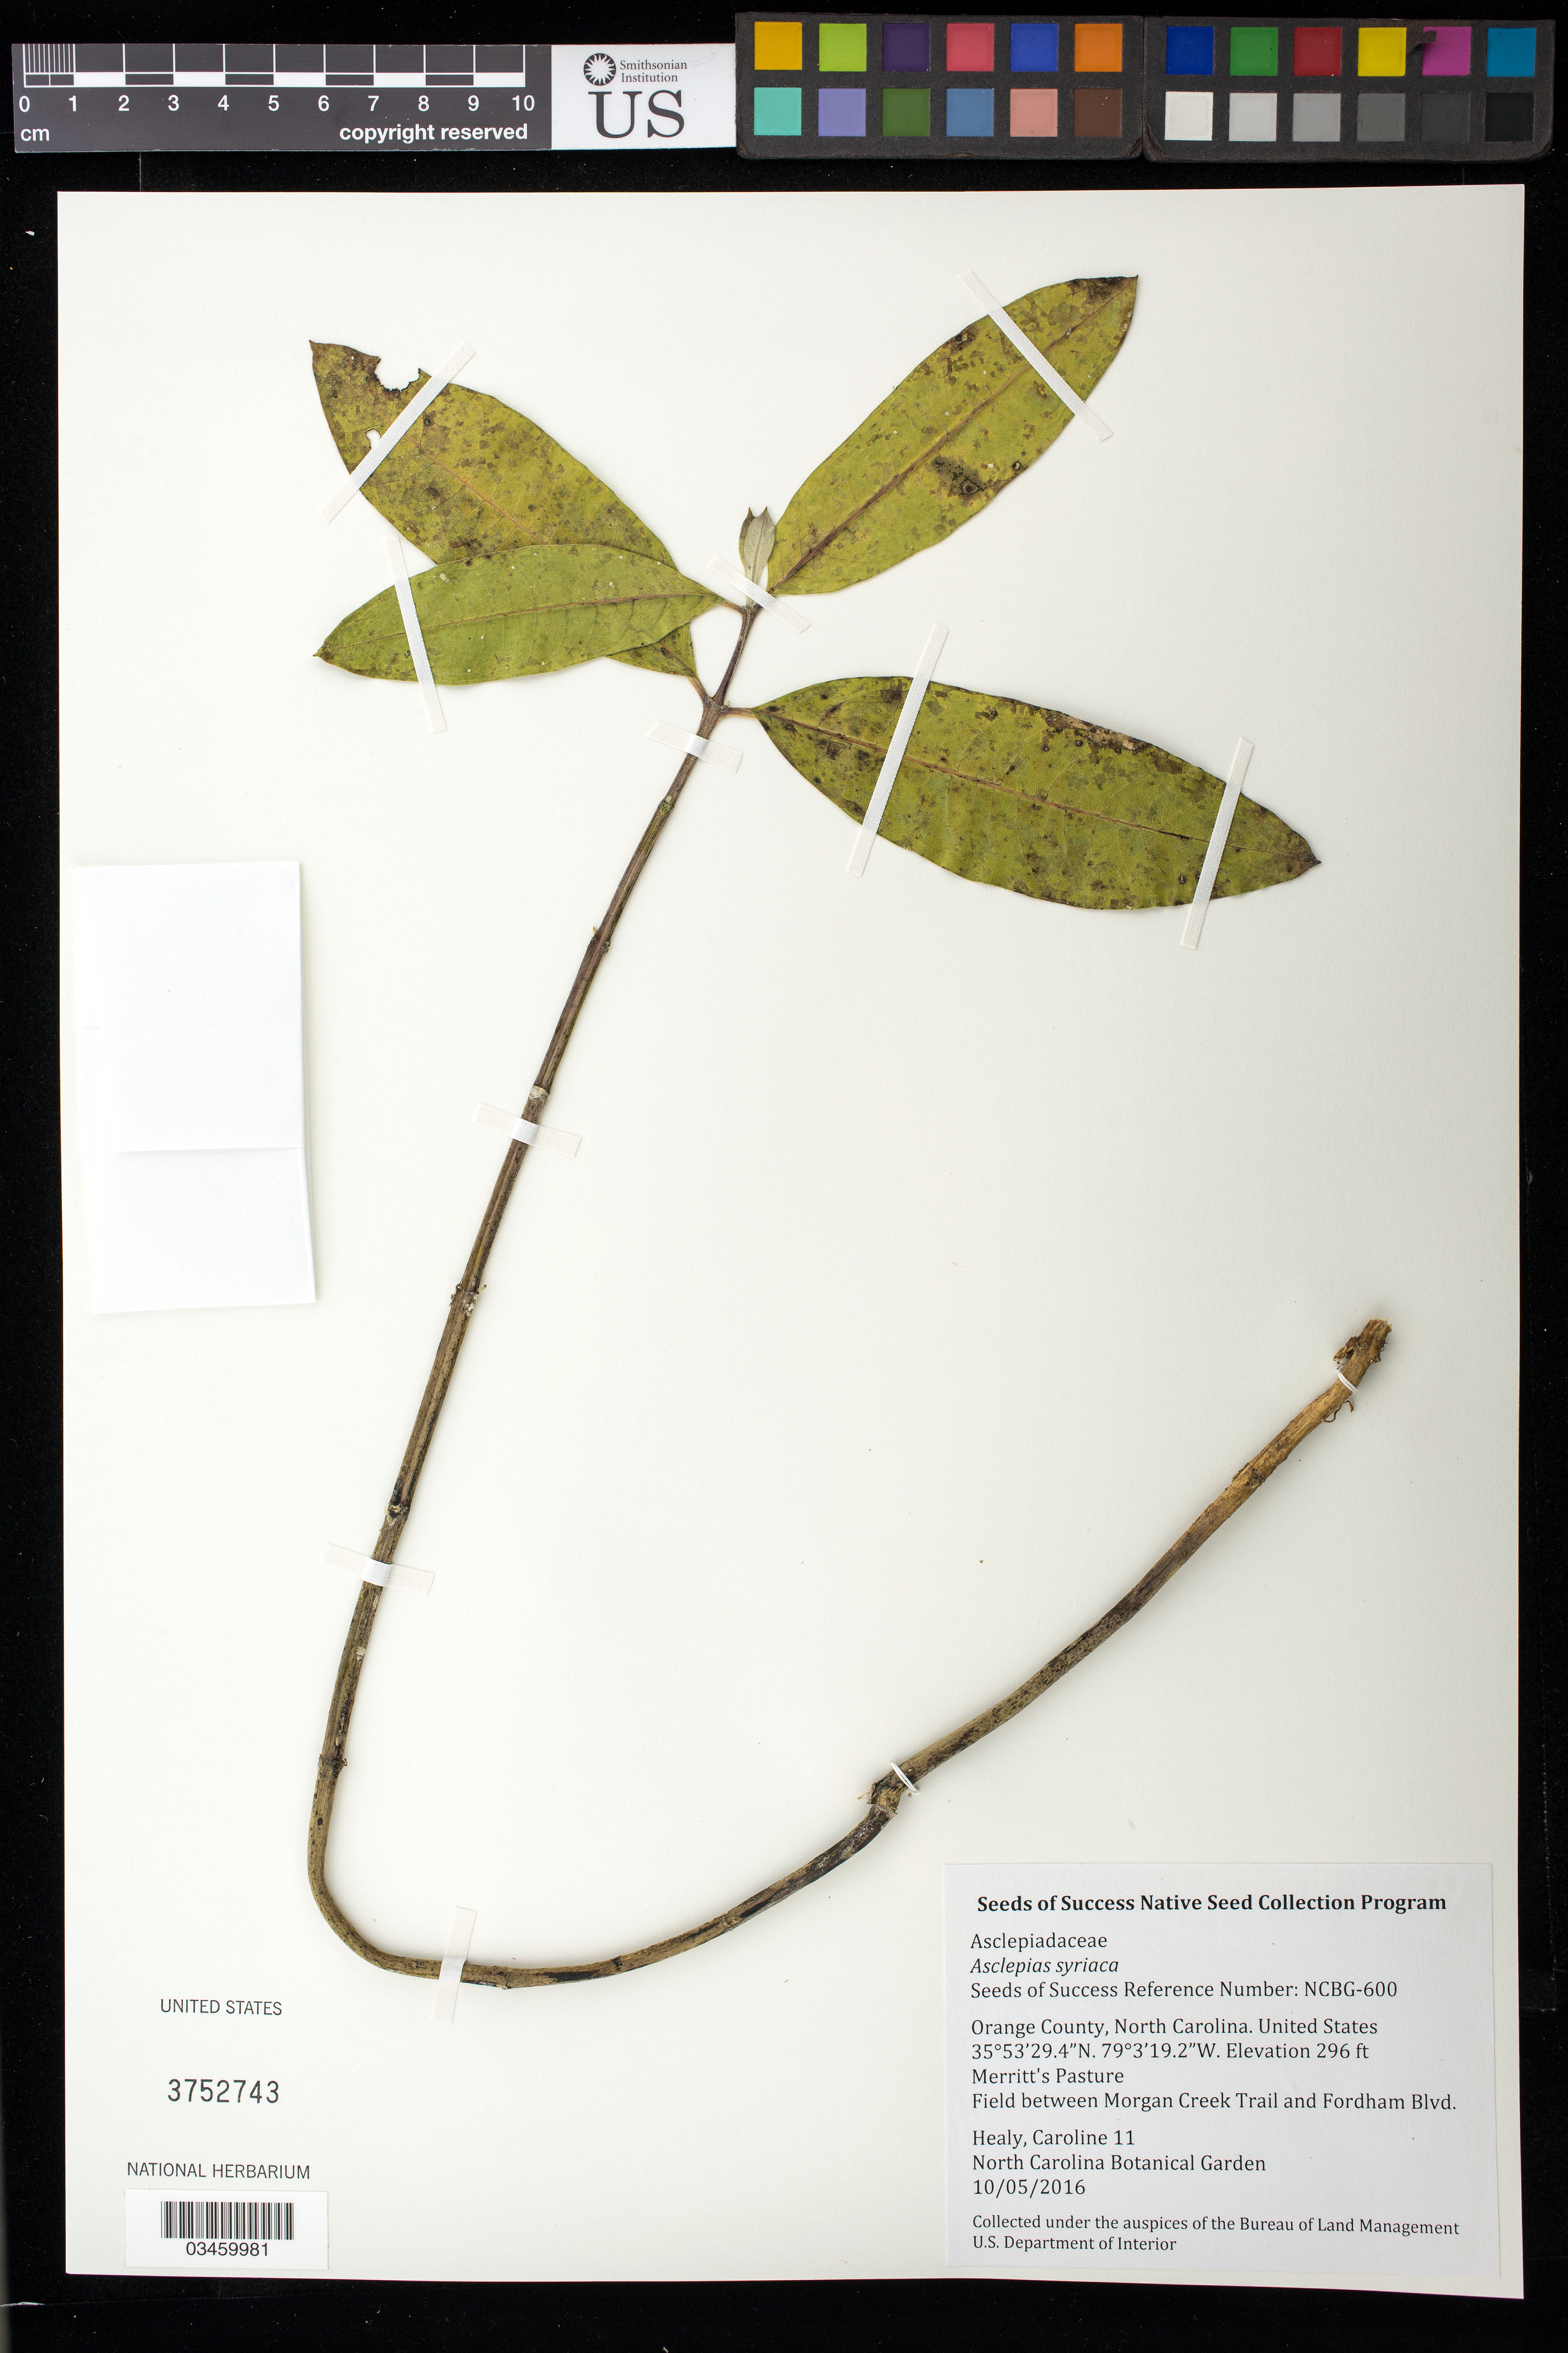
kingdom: Plantae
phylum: Tracheophyta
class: Magnoliopsida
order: Gentianales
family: Apocynaceae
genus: Asclepias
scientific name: Asclepias syriaca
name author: L.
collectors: C. Healy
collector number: NCBG-600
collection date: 2016-10-05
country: United States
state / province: North Carolina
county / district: Orange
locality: Merritt's Pasture, Morgan Creek Trail and Fordham Blvd.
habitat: Meadow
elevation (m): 90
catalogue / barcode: US 3752743